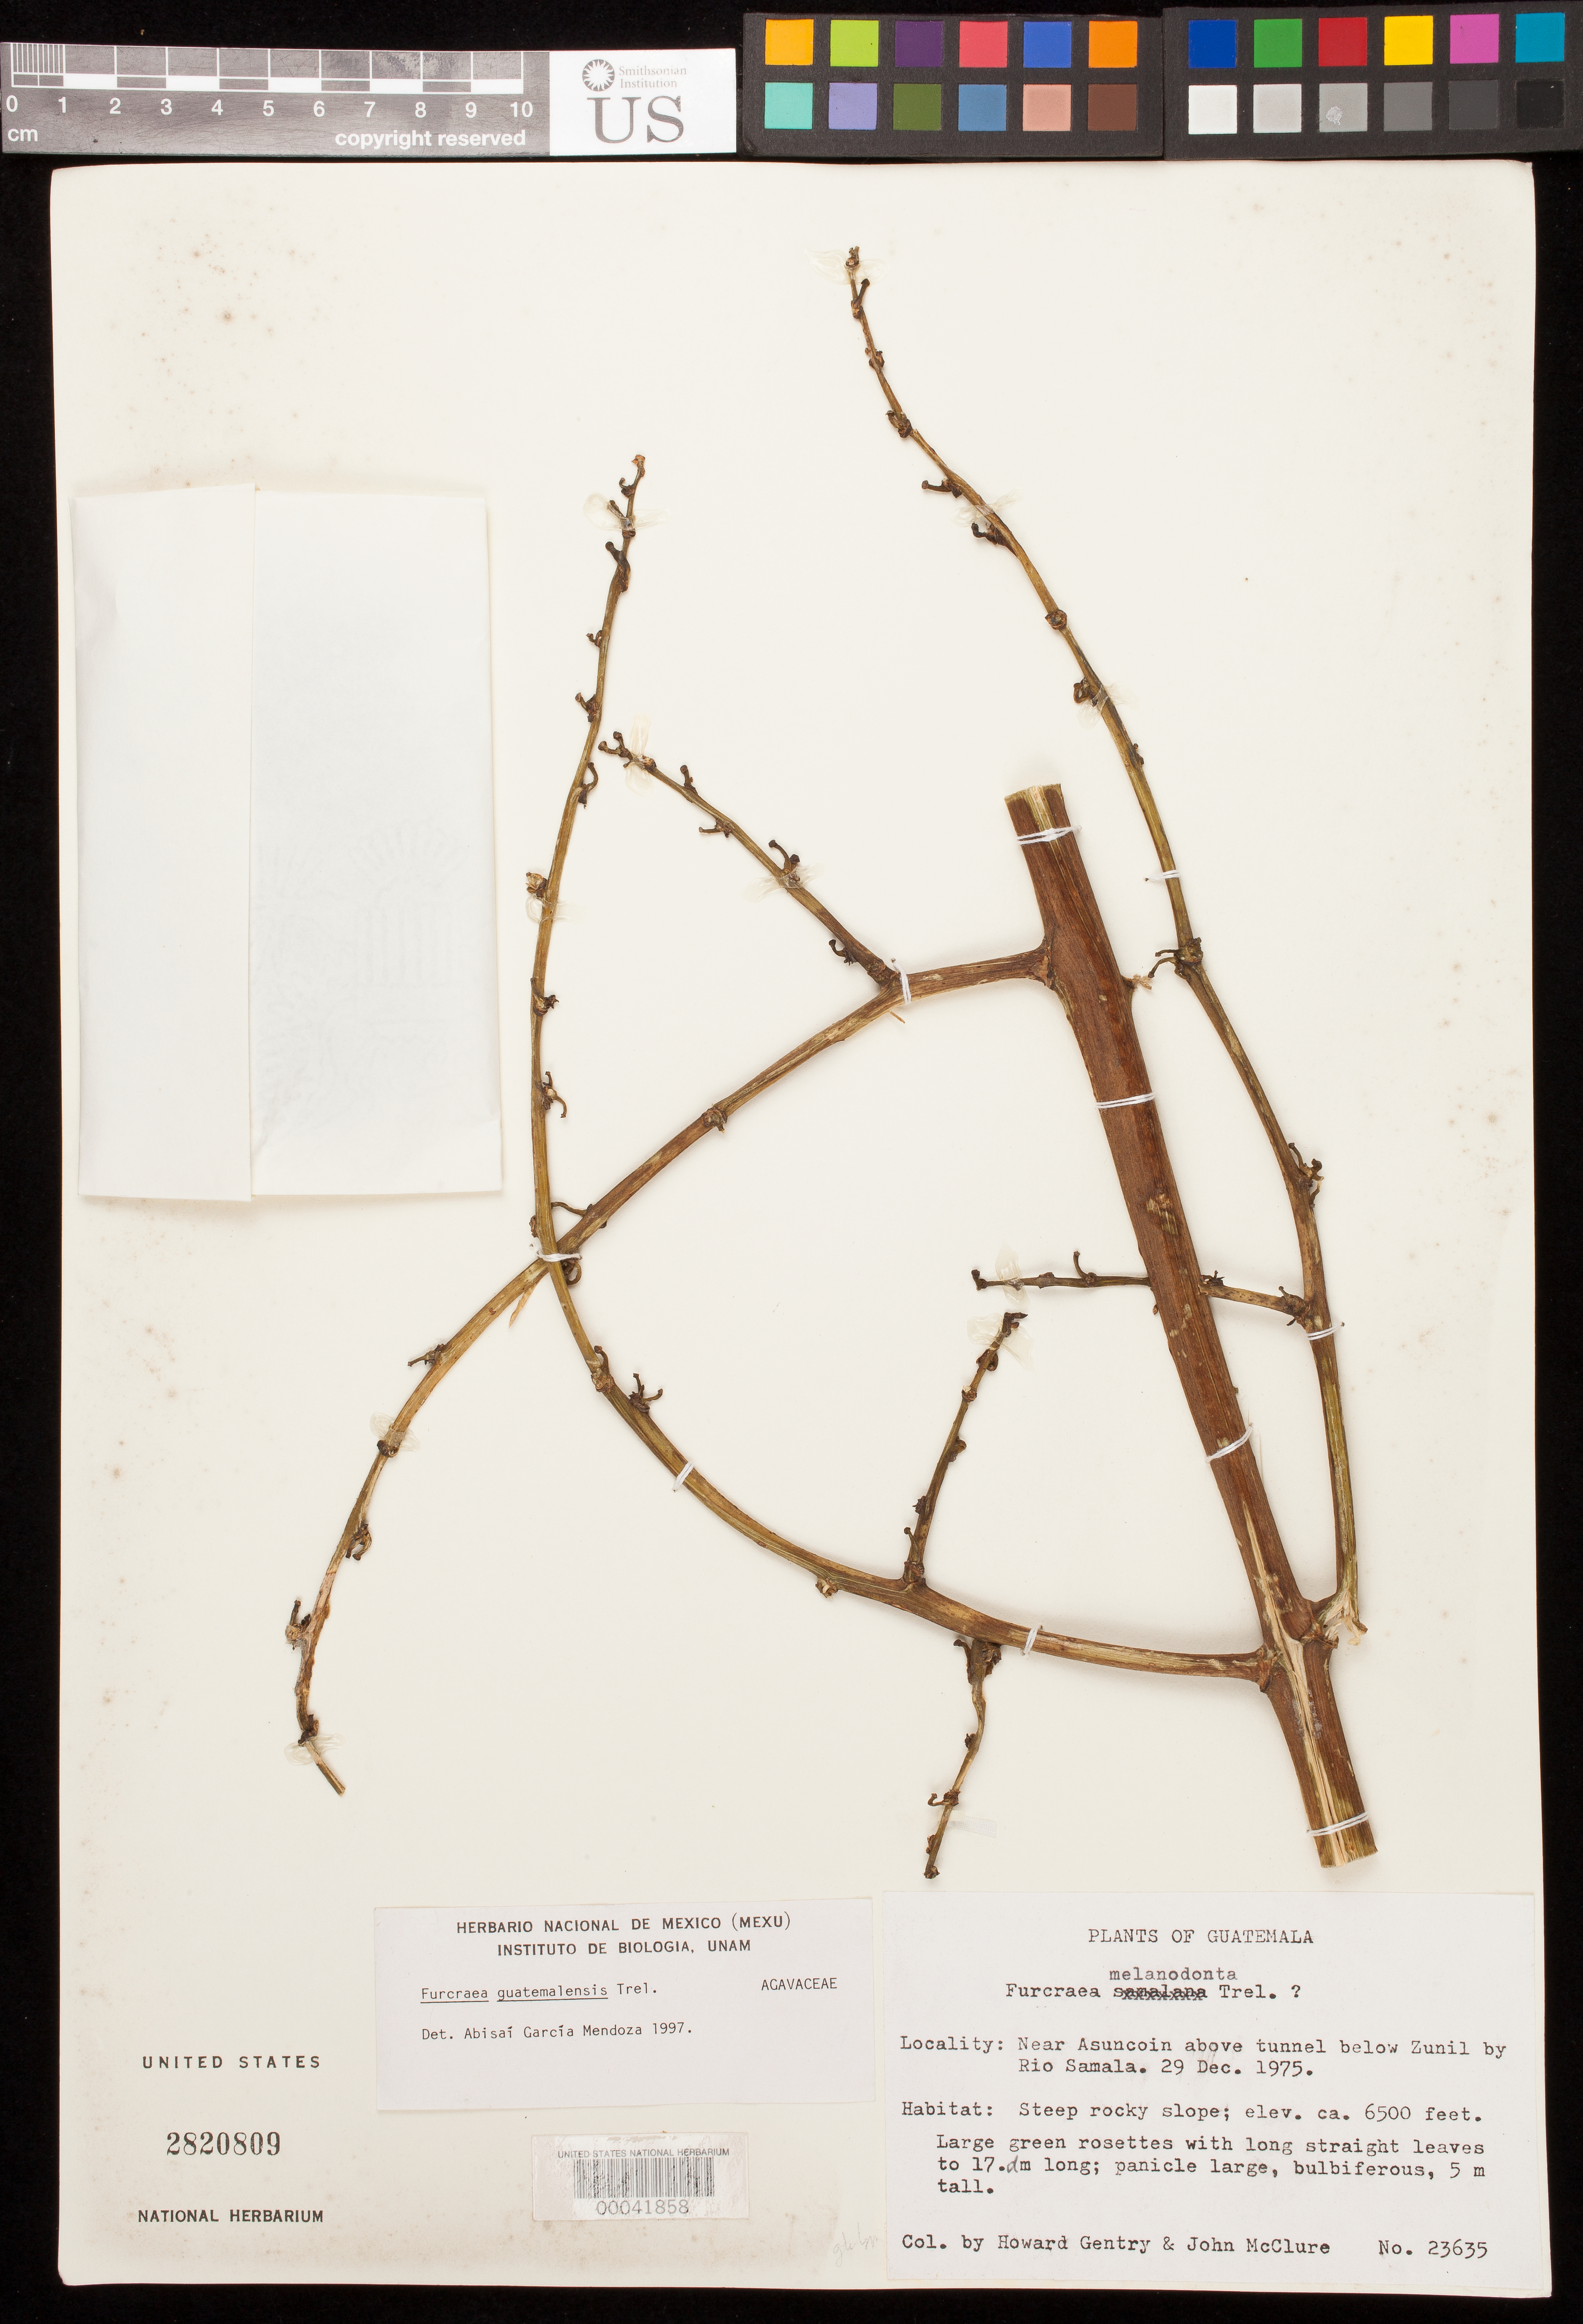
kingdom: Plantae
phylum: Tracheophyta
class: Liliopsida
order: Asparagales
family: Asparagaceae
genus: Furcraea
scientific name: Furcraea guatemalensis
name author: Trel.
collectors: H. S. Gentry & J. McClure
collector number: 23635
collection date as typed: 29 Dec 1975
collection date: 1975-12-29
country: Guatemala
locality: Near ascuncoin, above tunnel below Zunil by Rio Samala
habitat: Steep rocky slope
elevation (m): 1981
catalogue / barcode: US 2820809